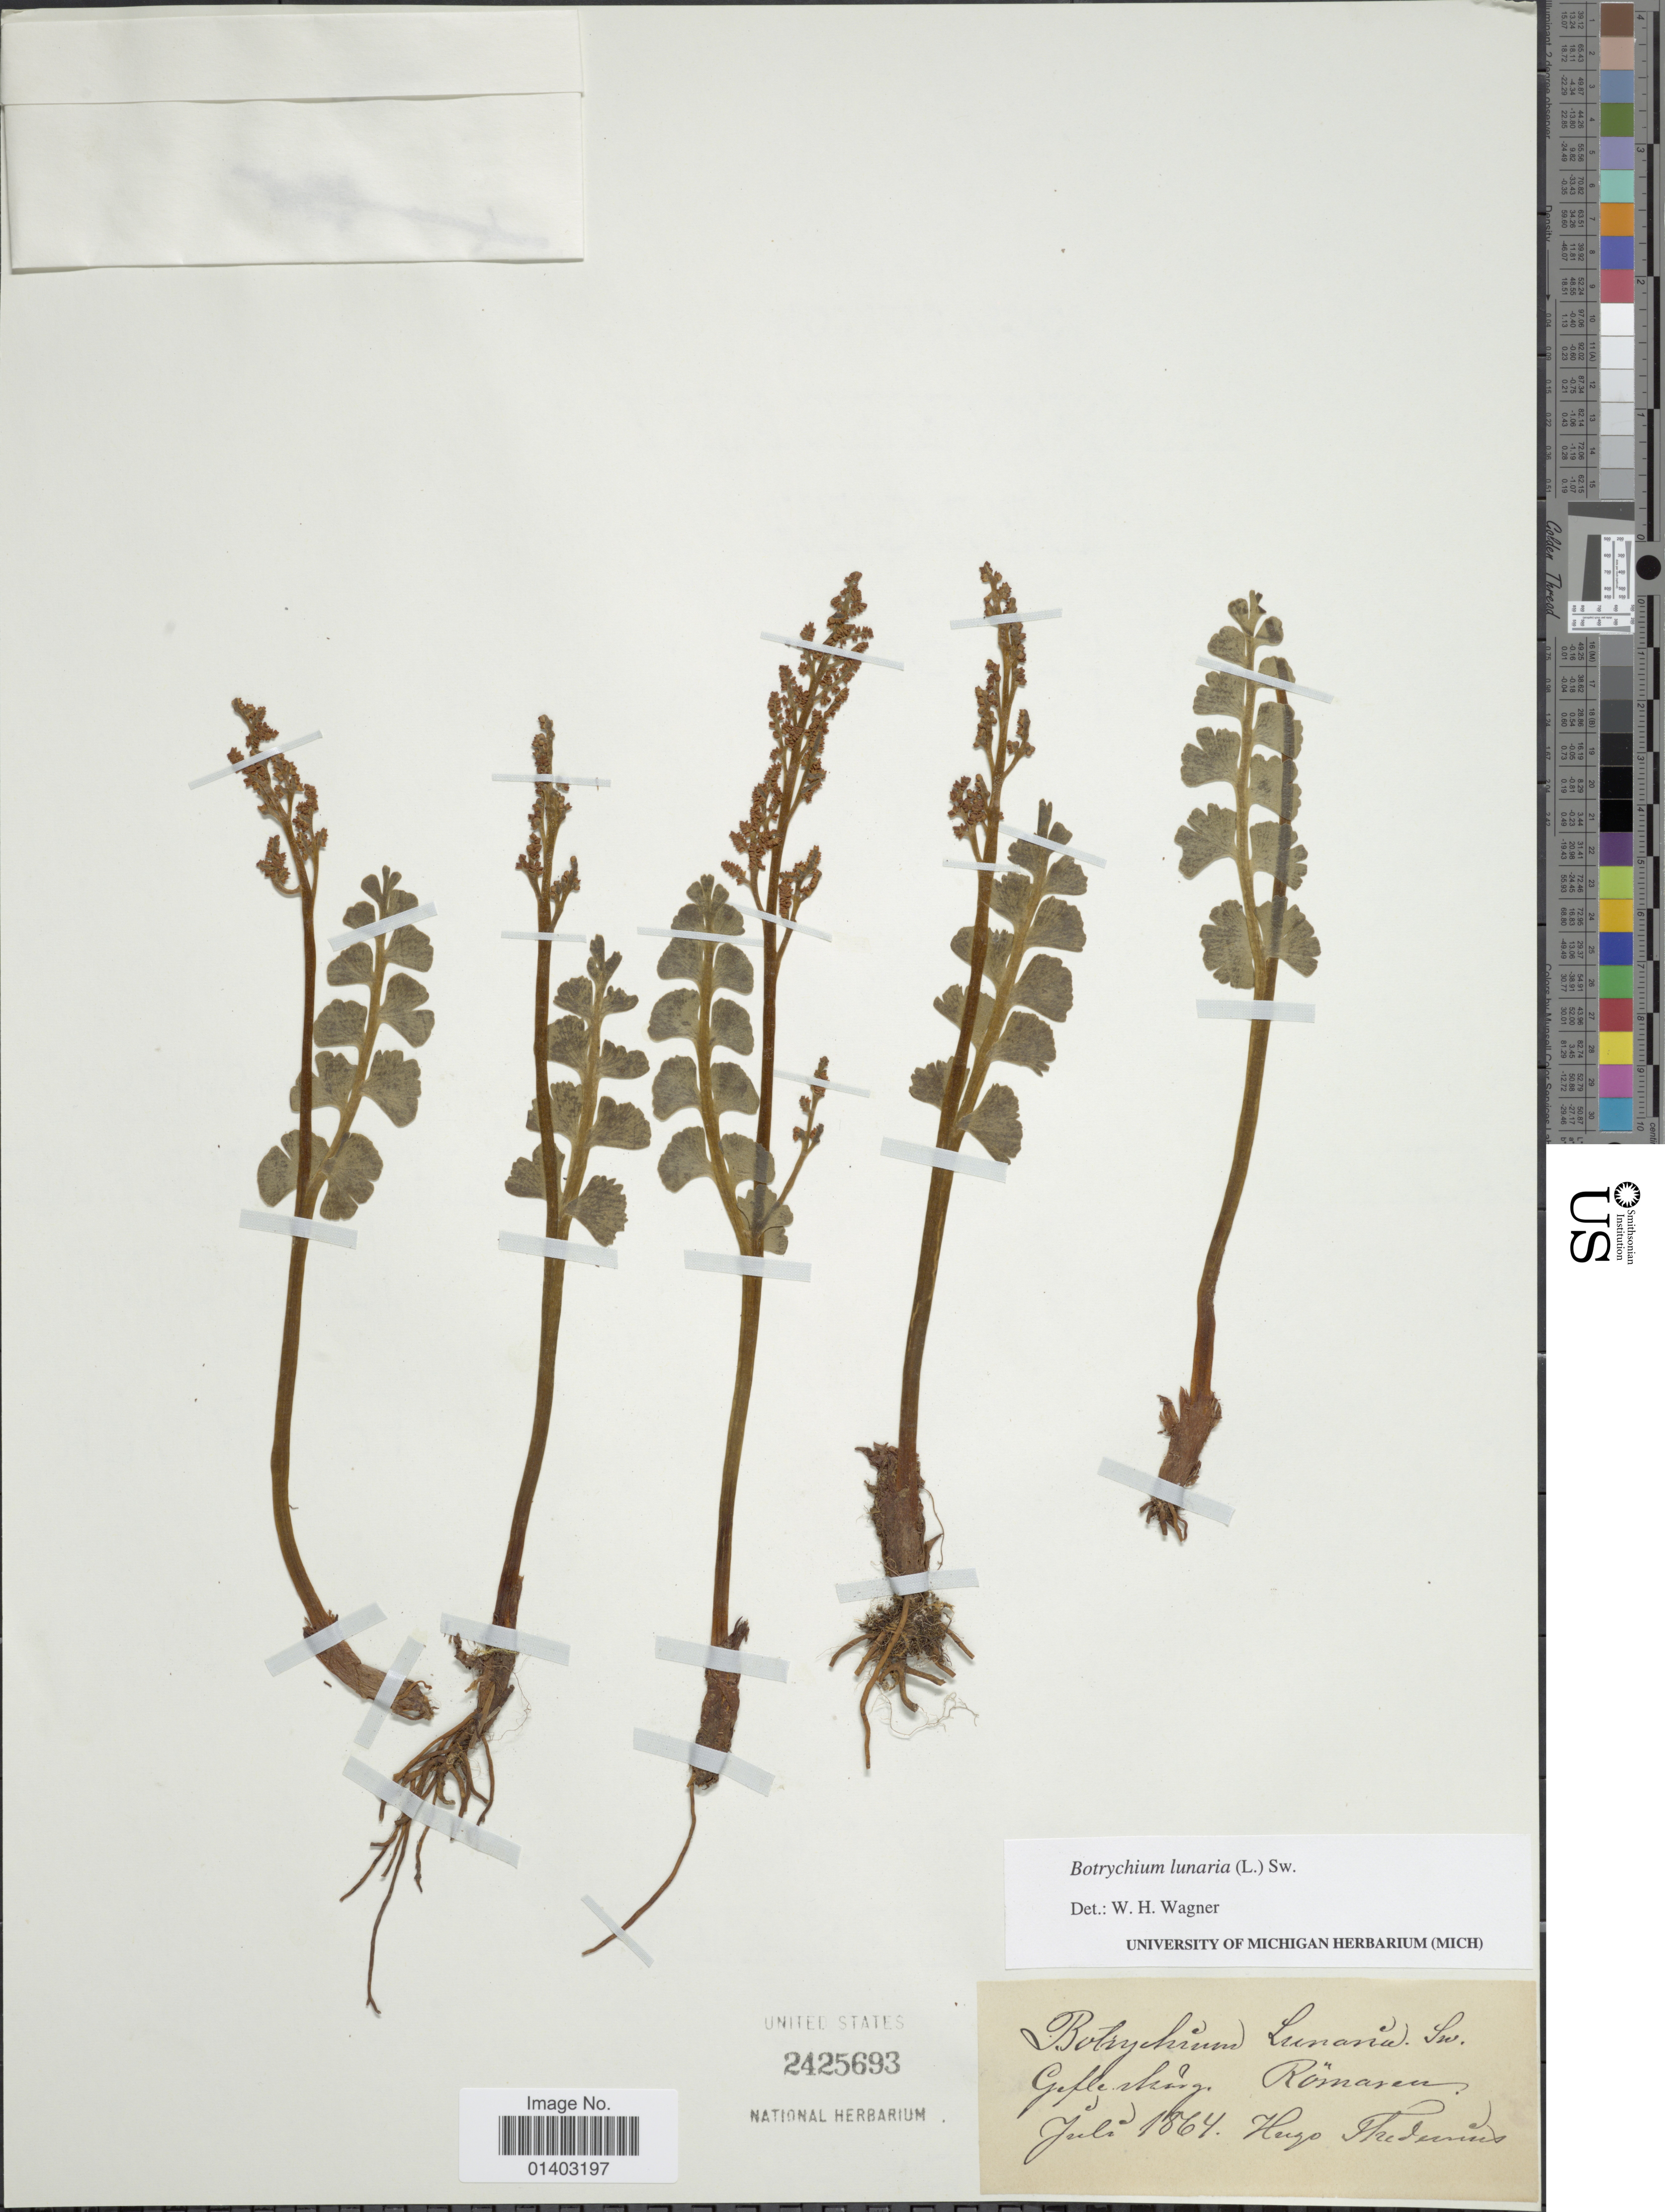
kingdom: Plantae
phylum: Tracheophyta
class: Polypodiopsida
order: Ophioglossales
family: Ophioglossaceae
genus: Botrychium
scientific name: Botrychium lunaria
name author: (L.) Sw.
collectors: H. Thedenius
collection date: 1864-07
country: Sweden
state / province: Gävleborg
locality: Gefle skärg, Römaren.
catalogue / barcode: US 2425693